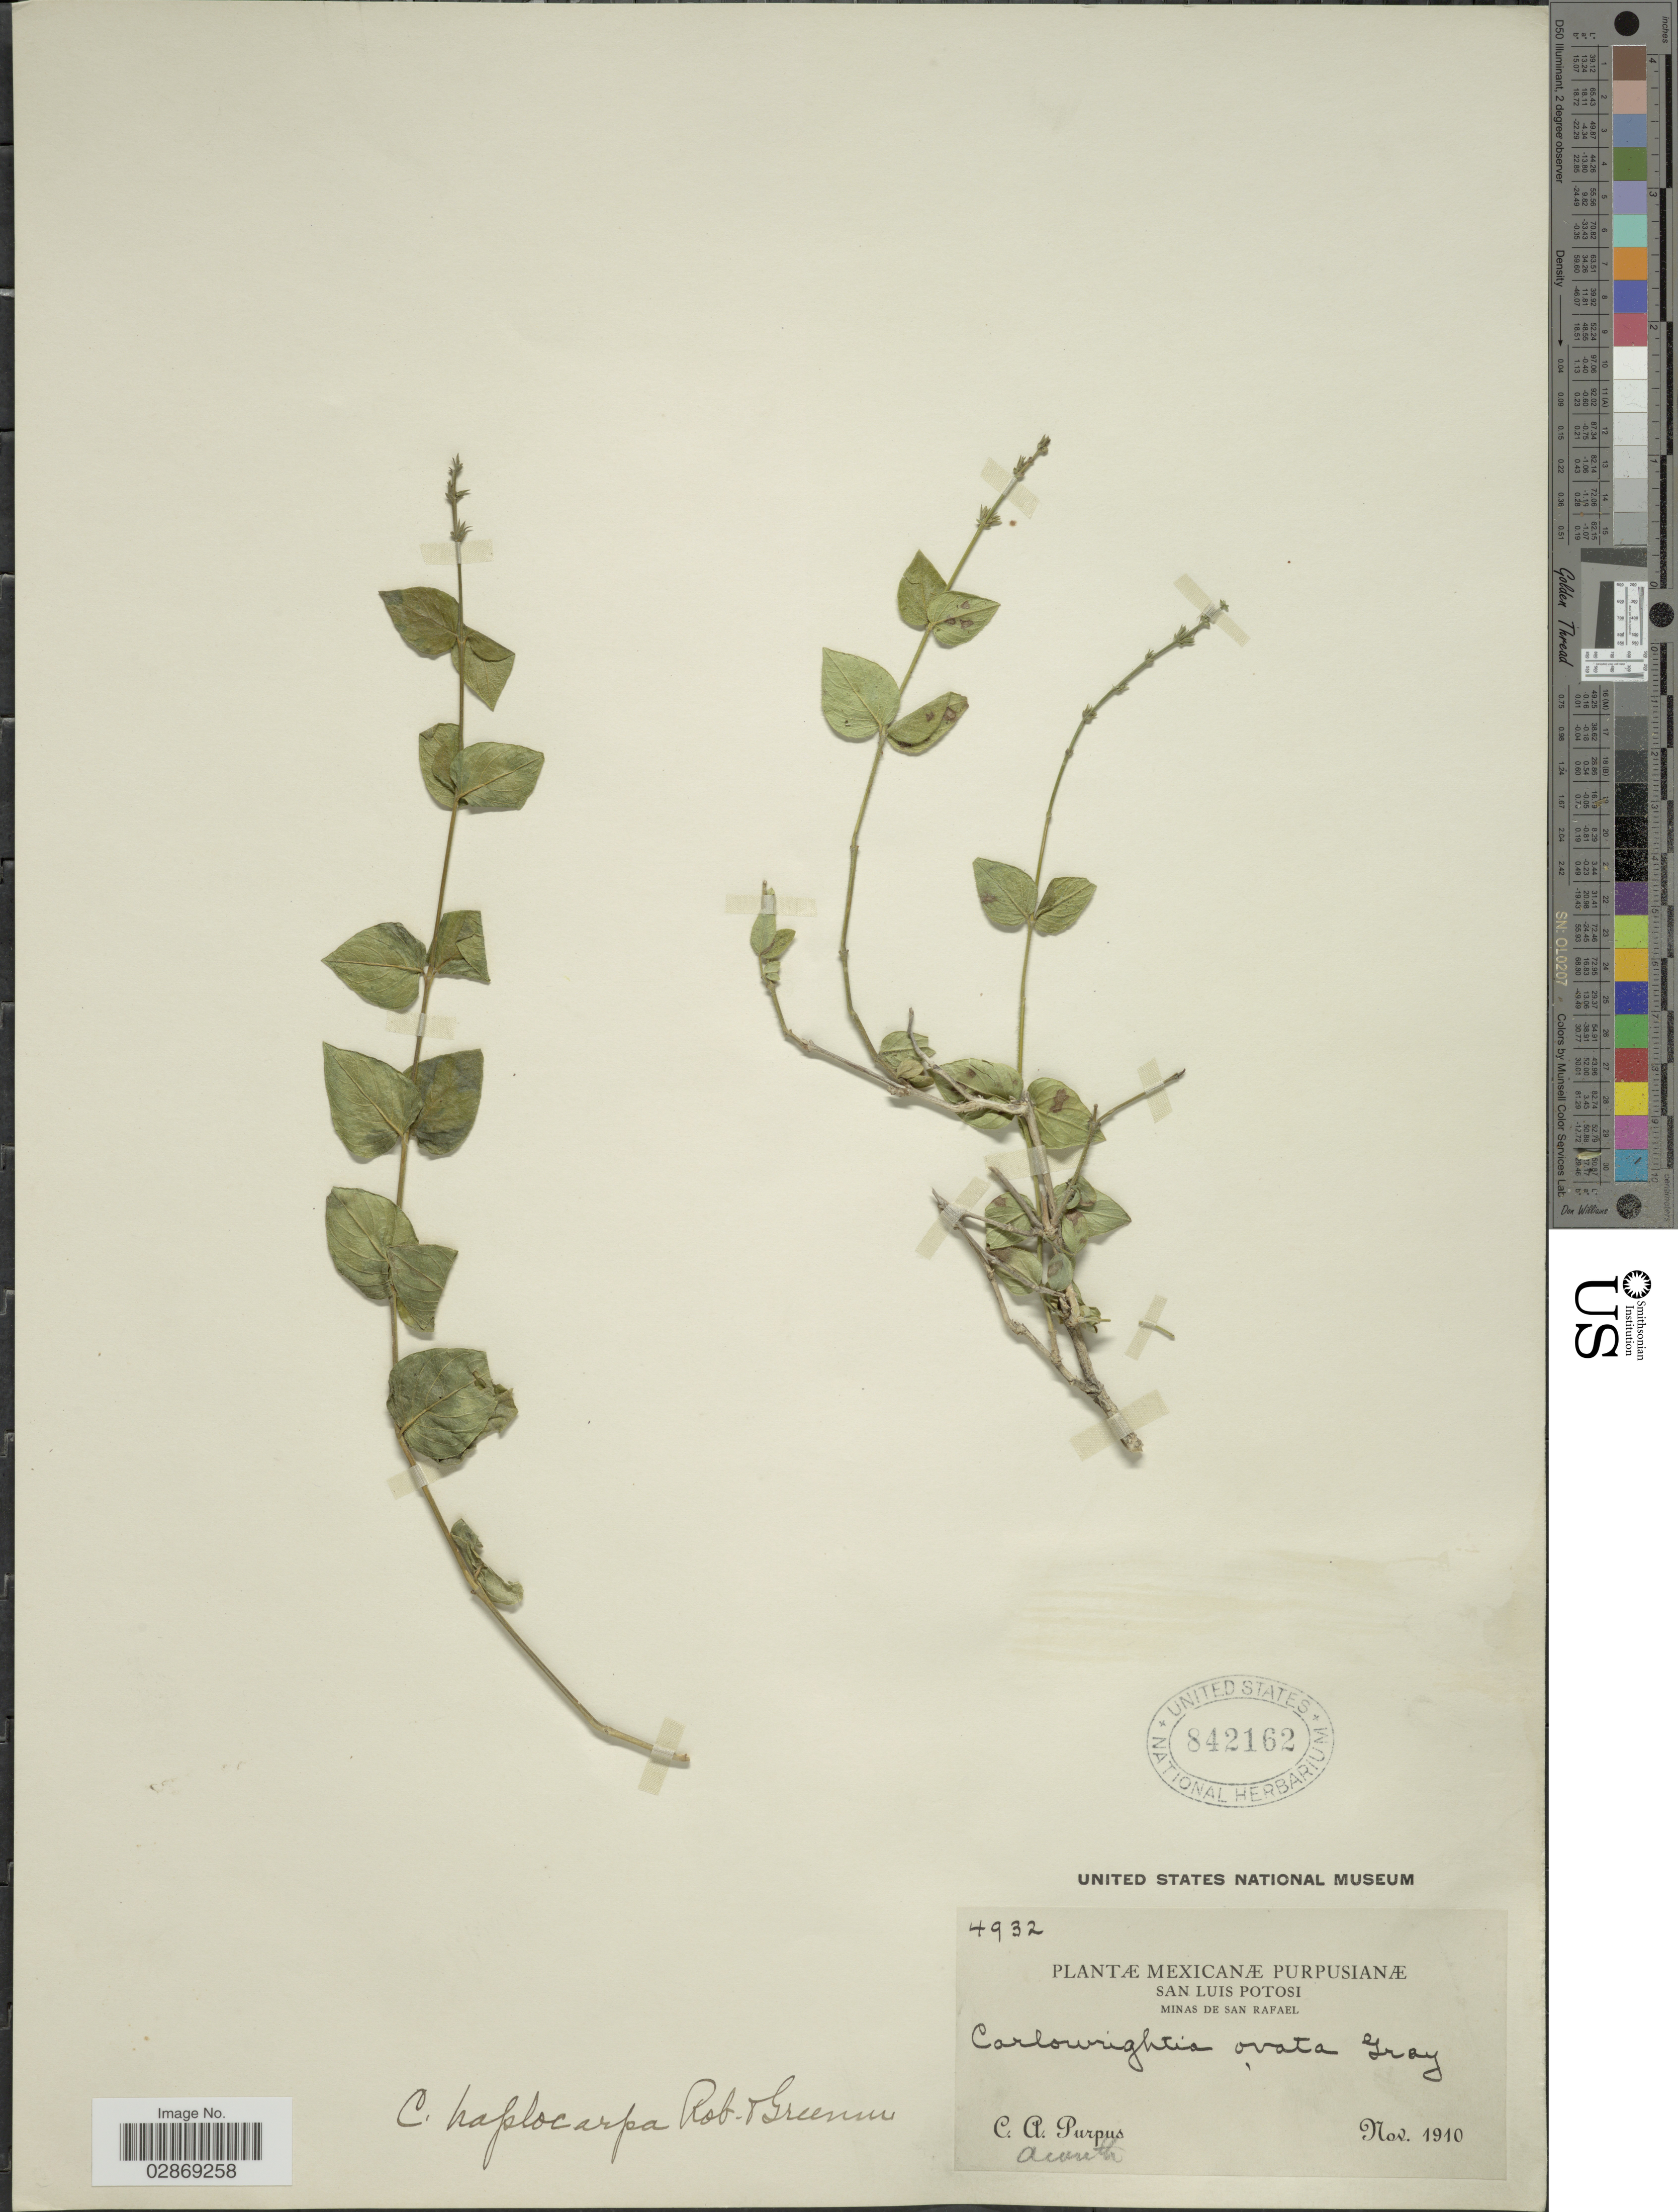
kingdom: Plantae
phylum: Tracheophyta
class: Magnoliopsida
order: Lamiales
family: Acanthaceae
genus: Carlowrightia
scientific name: Carlowrightia haplocarpa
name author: B.L. Rob. & Greenm.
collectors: C. A. Purpus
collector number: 4932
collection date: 1910-11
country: Mexico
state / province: San Luis Potosí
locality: Minas de San Rafael.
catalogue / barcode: US 842162